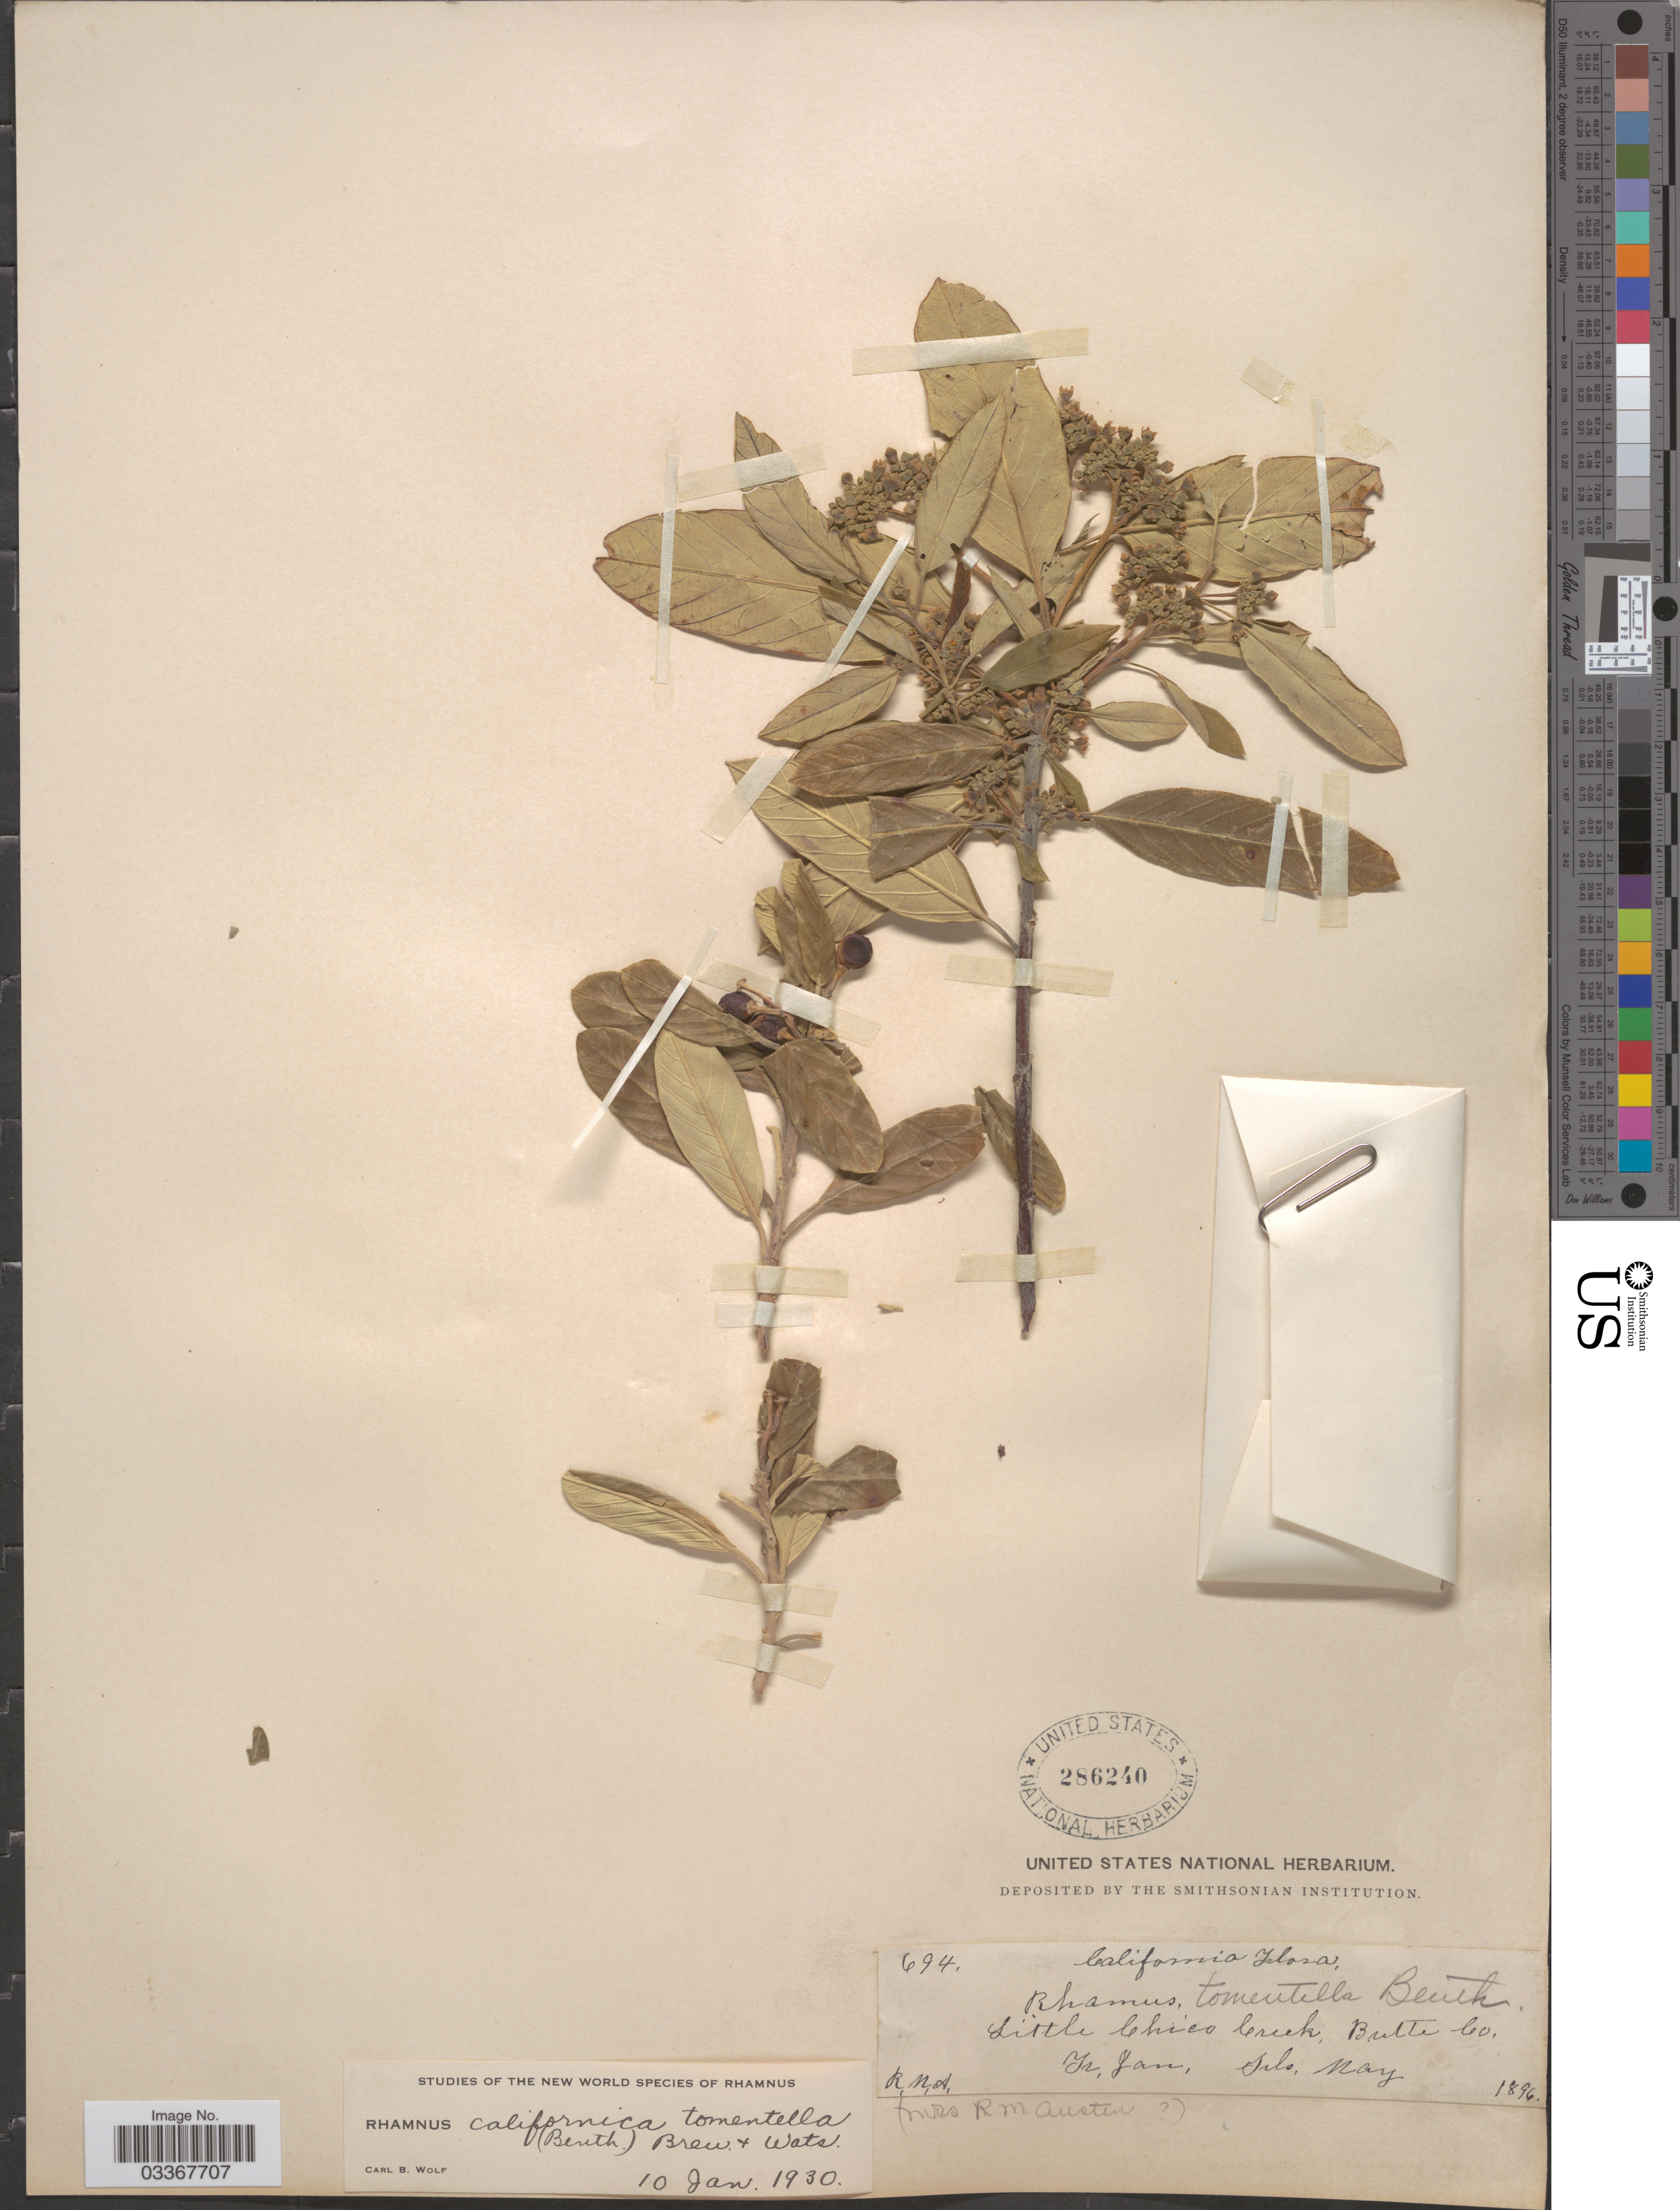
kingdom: Plantae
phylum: Tracheophyta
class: Magnoliopsida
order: Rosales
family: Rhamnaceae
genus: Frangula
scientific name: Frangula californica subsp. tomentella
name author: (Benth.) Kartesz & Gandhi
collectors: R. Austin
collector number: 694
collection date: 1896-01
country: United States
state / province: California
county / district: Butte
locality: Little Chico Creek, Butte Co.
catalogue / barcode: US 286240